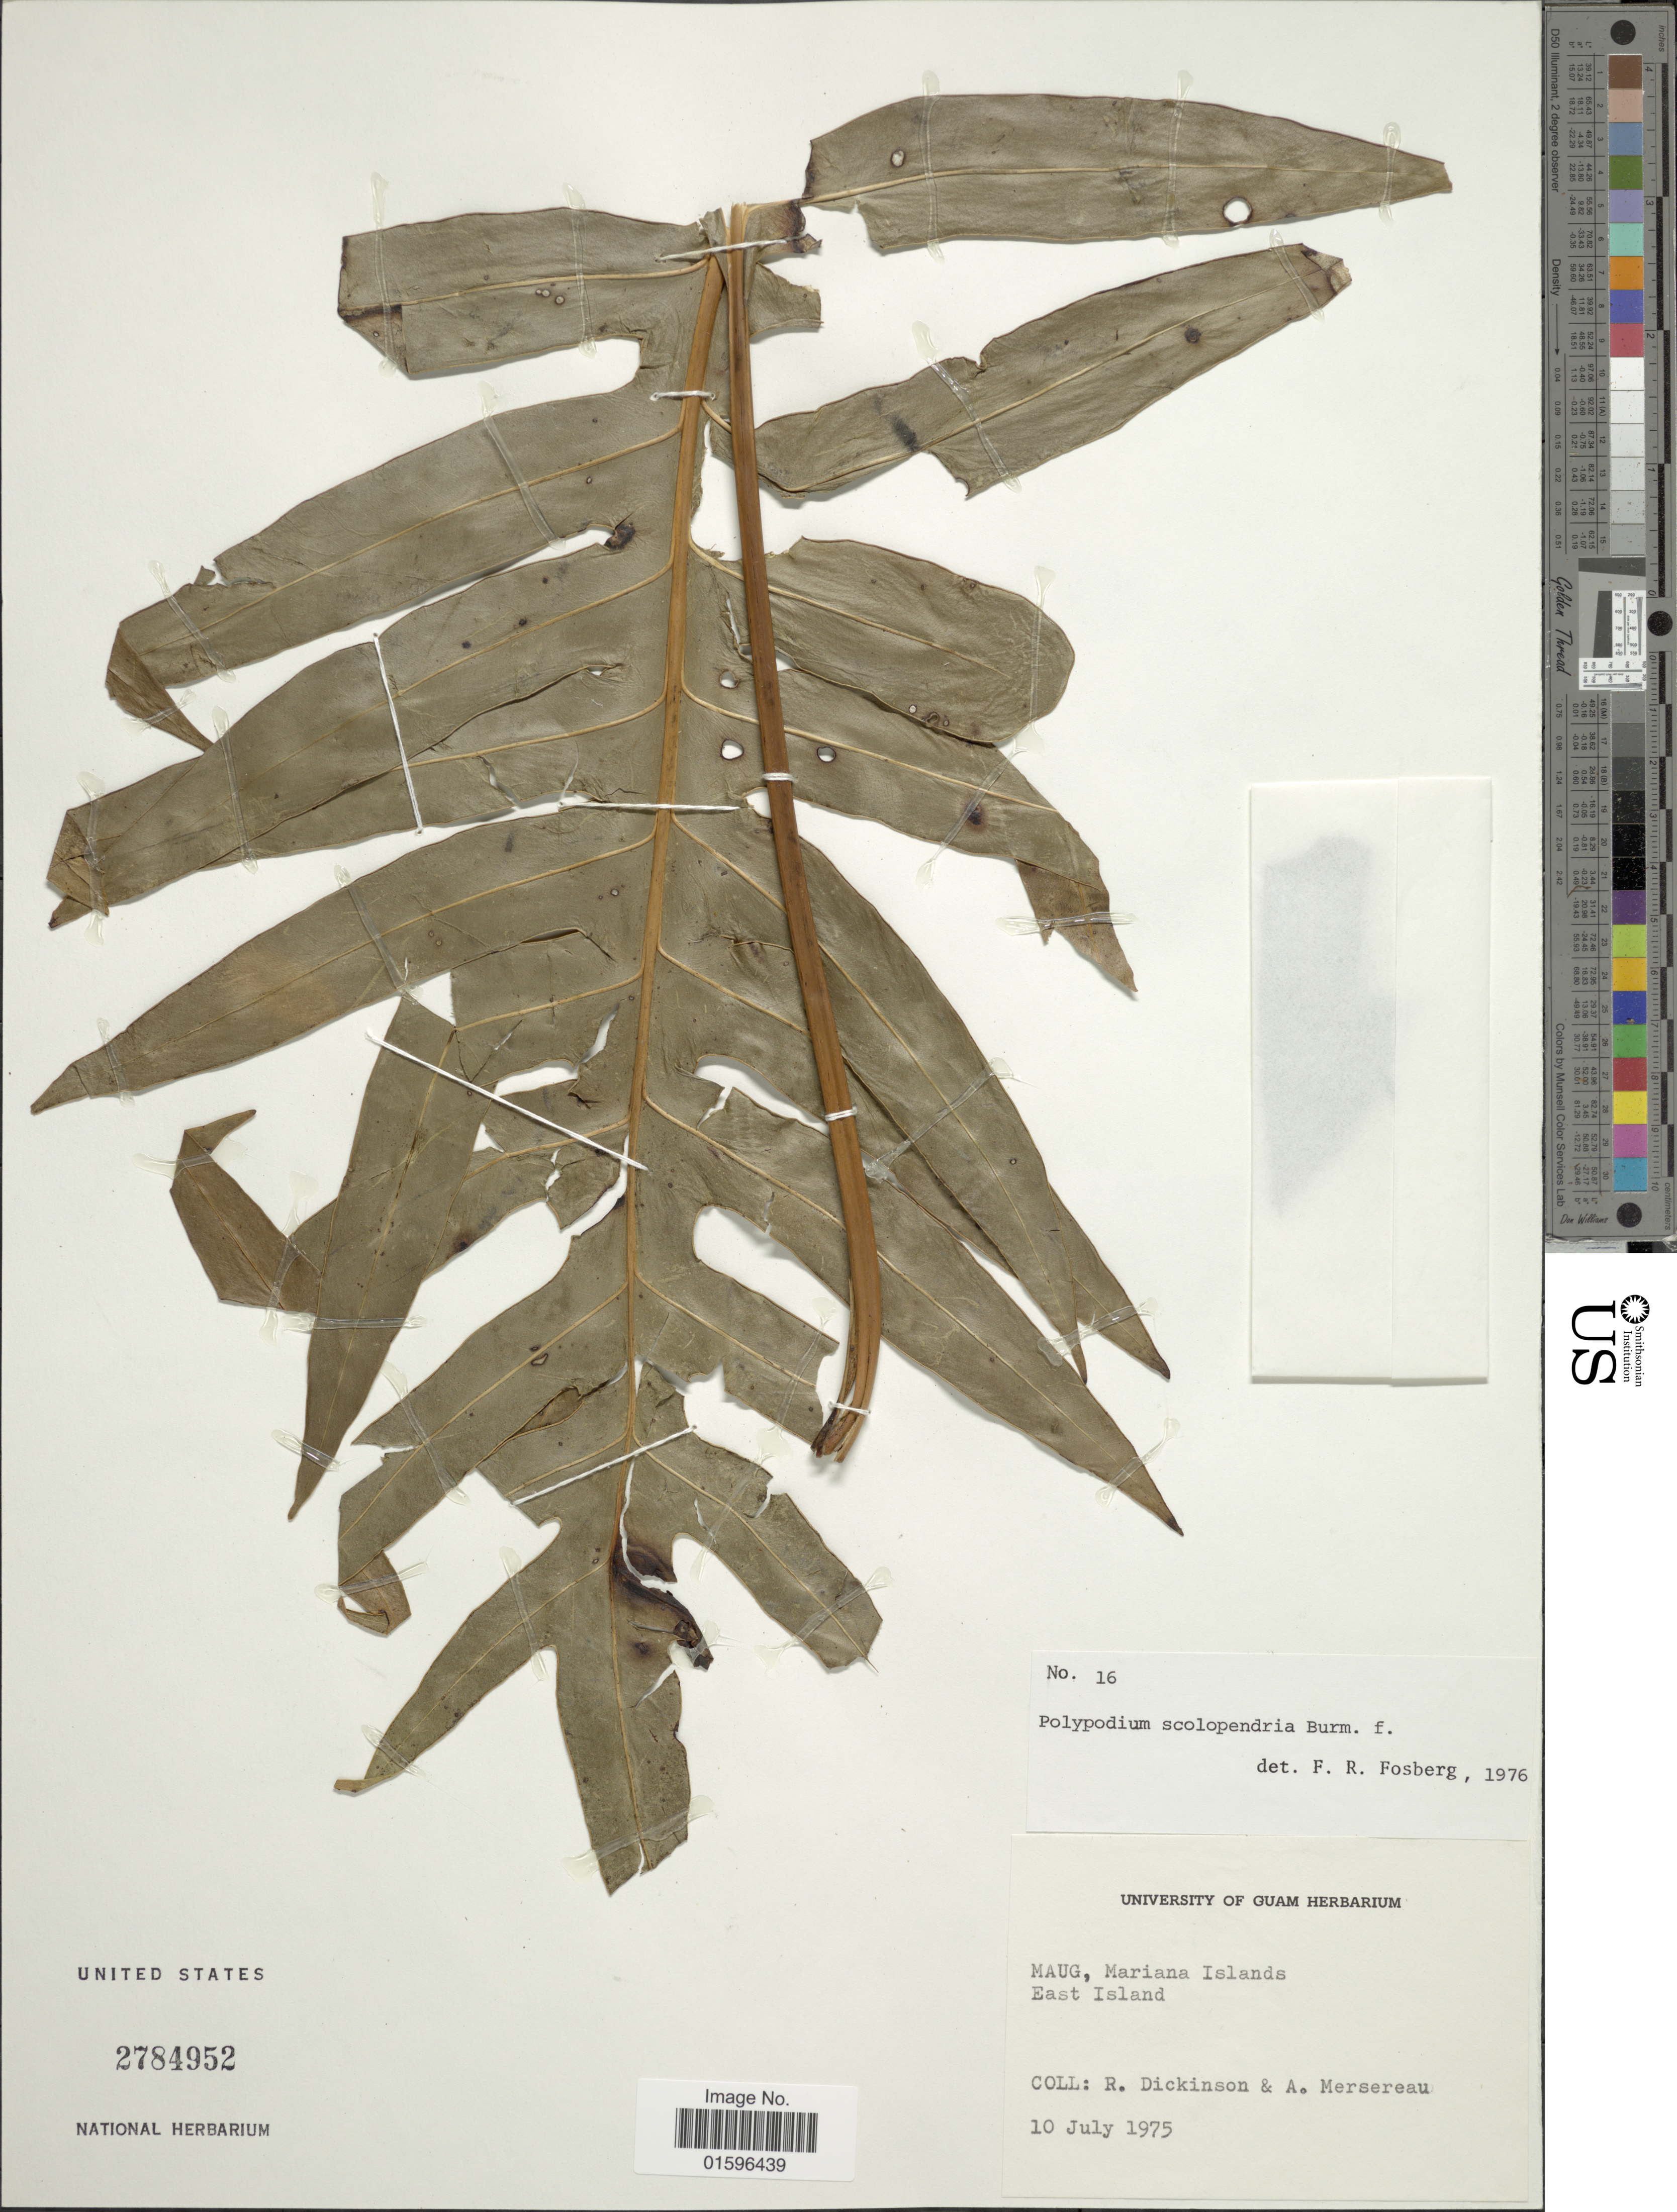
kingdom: Plantae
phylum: Tracheophyta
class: Polypodiopsida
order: Polypodiales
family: Polypodiaceae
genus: Polypodium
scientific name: Polypodium scolopendria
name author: Burm. f.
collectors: R. Dickinson & A. Mersereau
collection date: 1975-07-10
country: Northern Mariana Islands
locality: Maug, Mariana Islands, East Island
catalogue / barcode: US 2784952